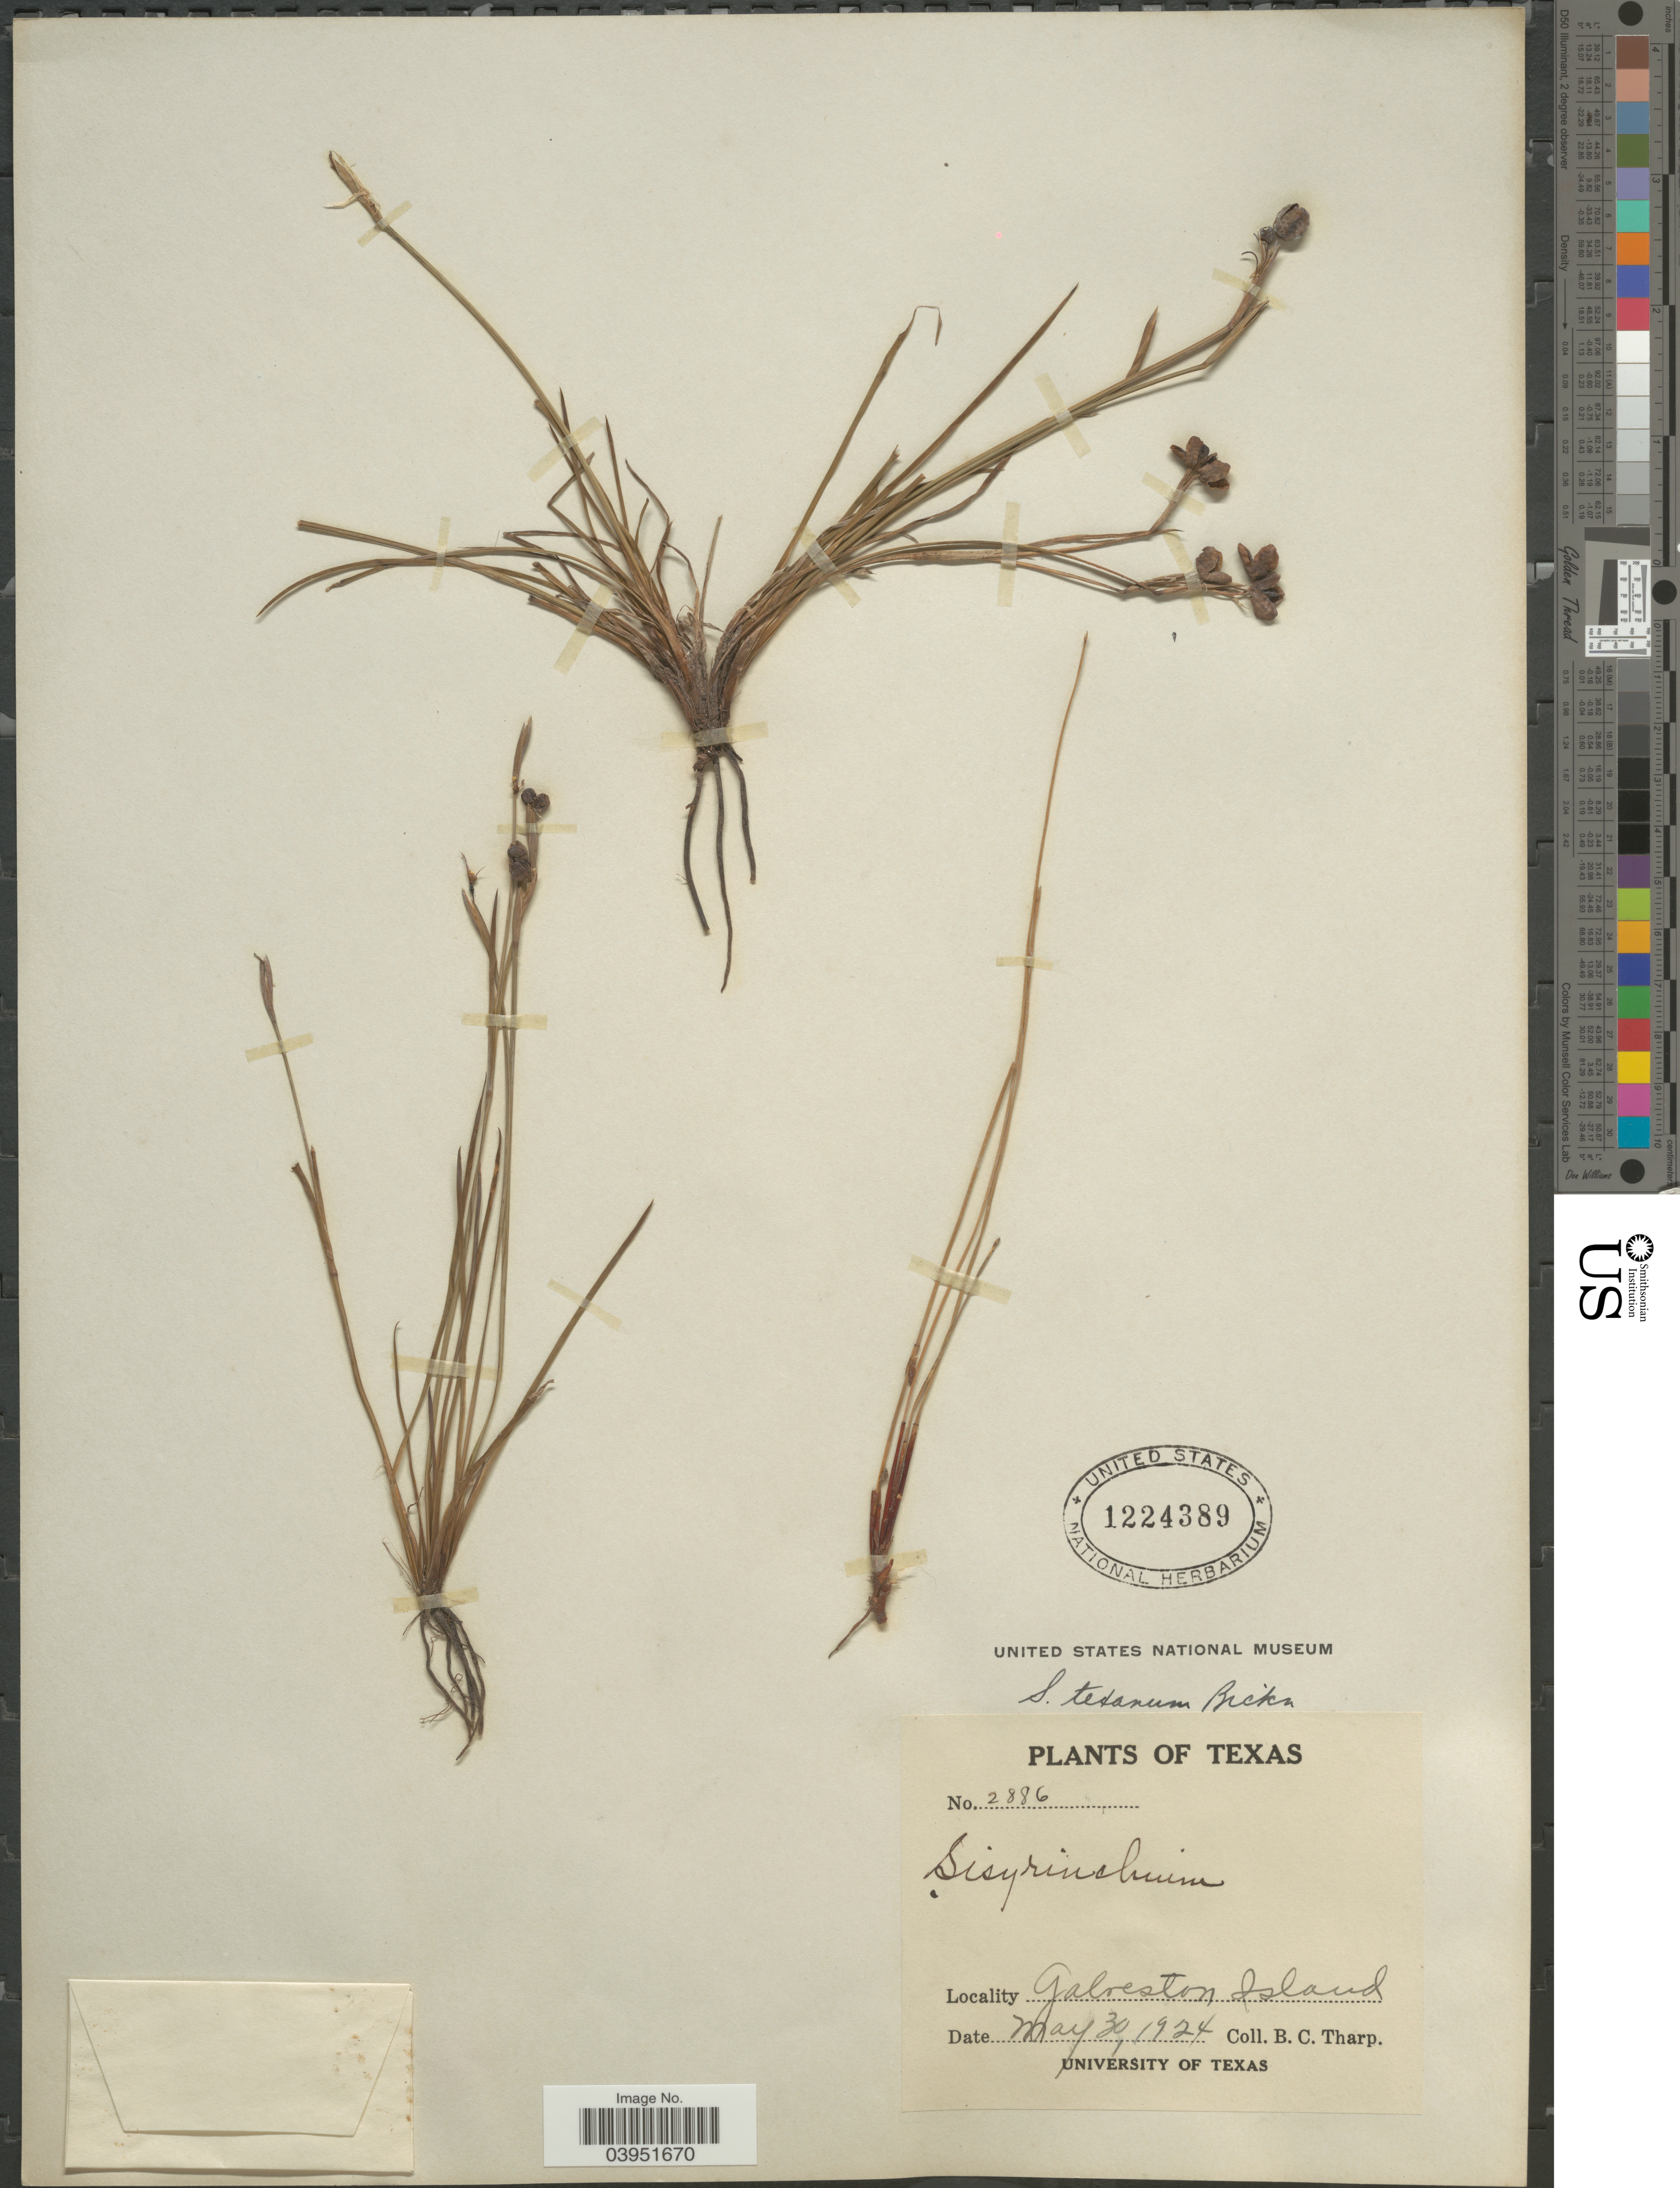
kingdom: Plantae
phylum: Tracheophyta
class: Liliopsida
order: Asparagales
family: Iridaceae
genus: Sisyrinchium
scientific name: Sisyrinchium texanum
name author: E.P. Bicknell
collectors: B. C. Tharp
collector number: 2886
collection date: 1924-05-30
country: United States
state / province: Texas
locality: Galveston Island.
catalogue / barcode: US 1224389